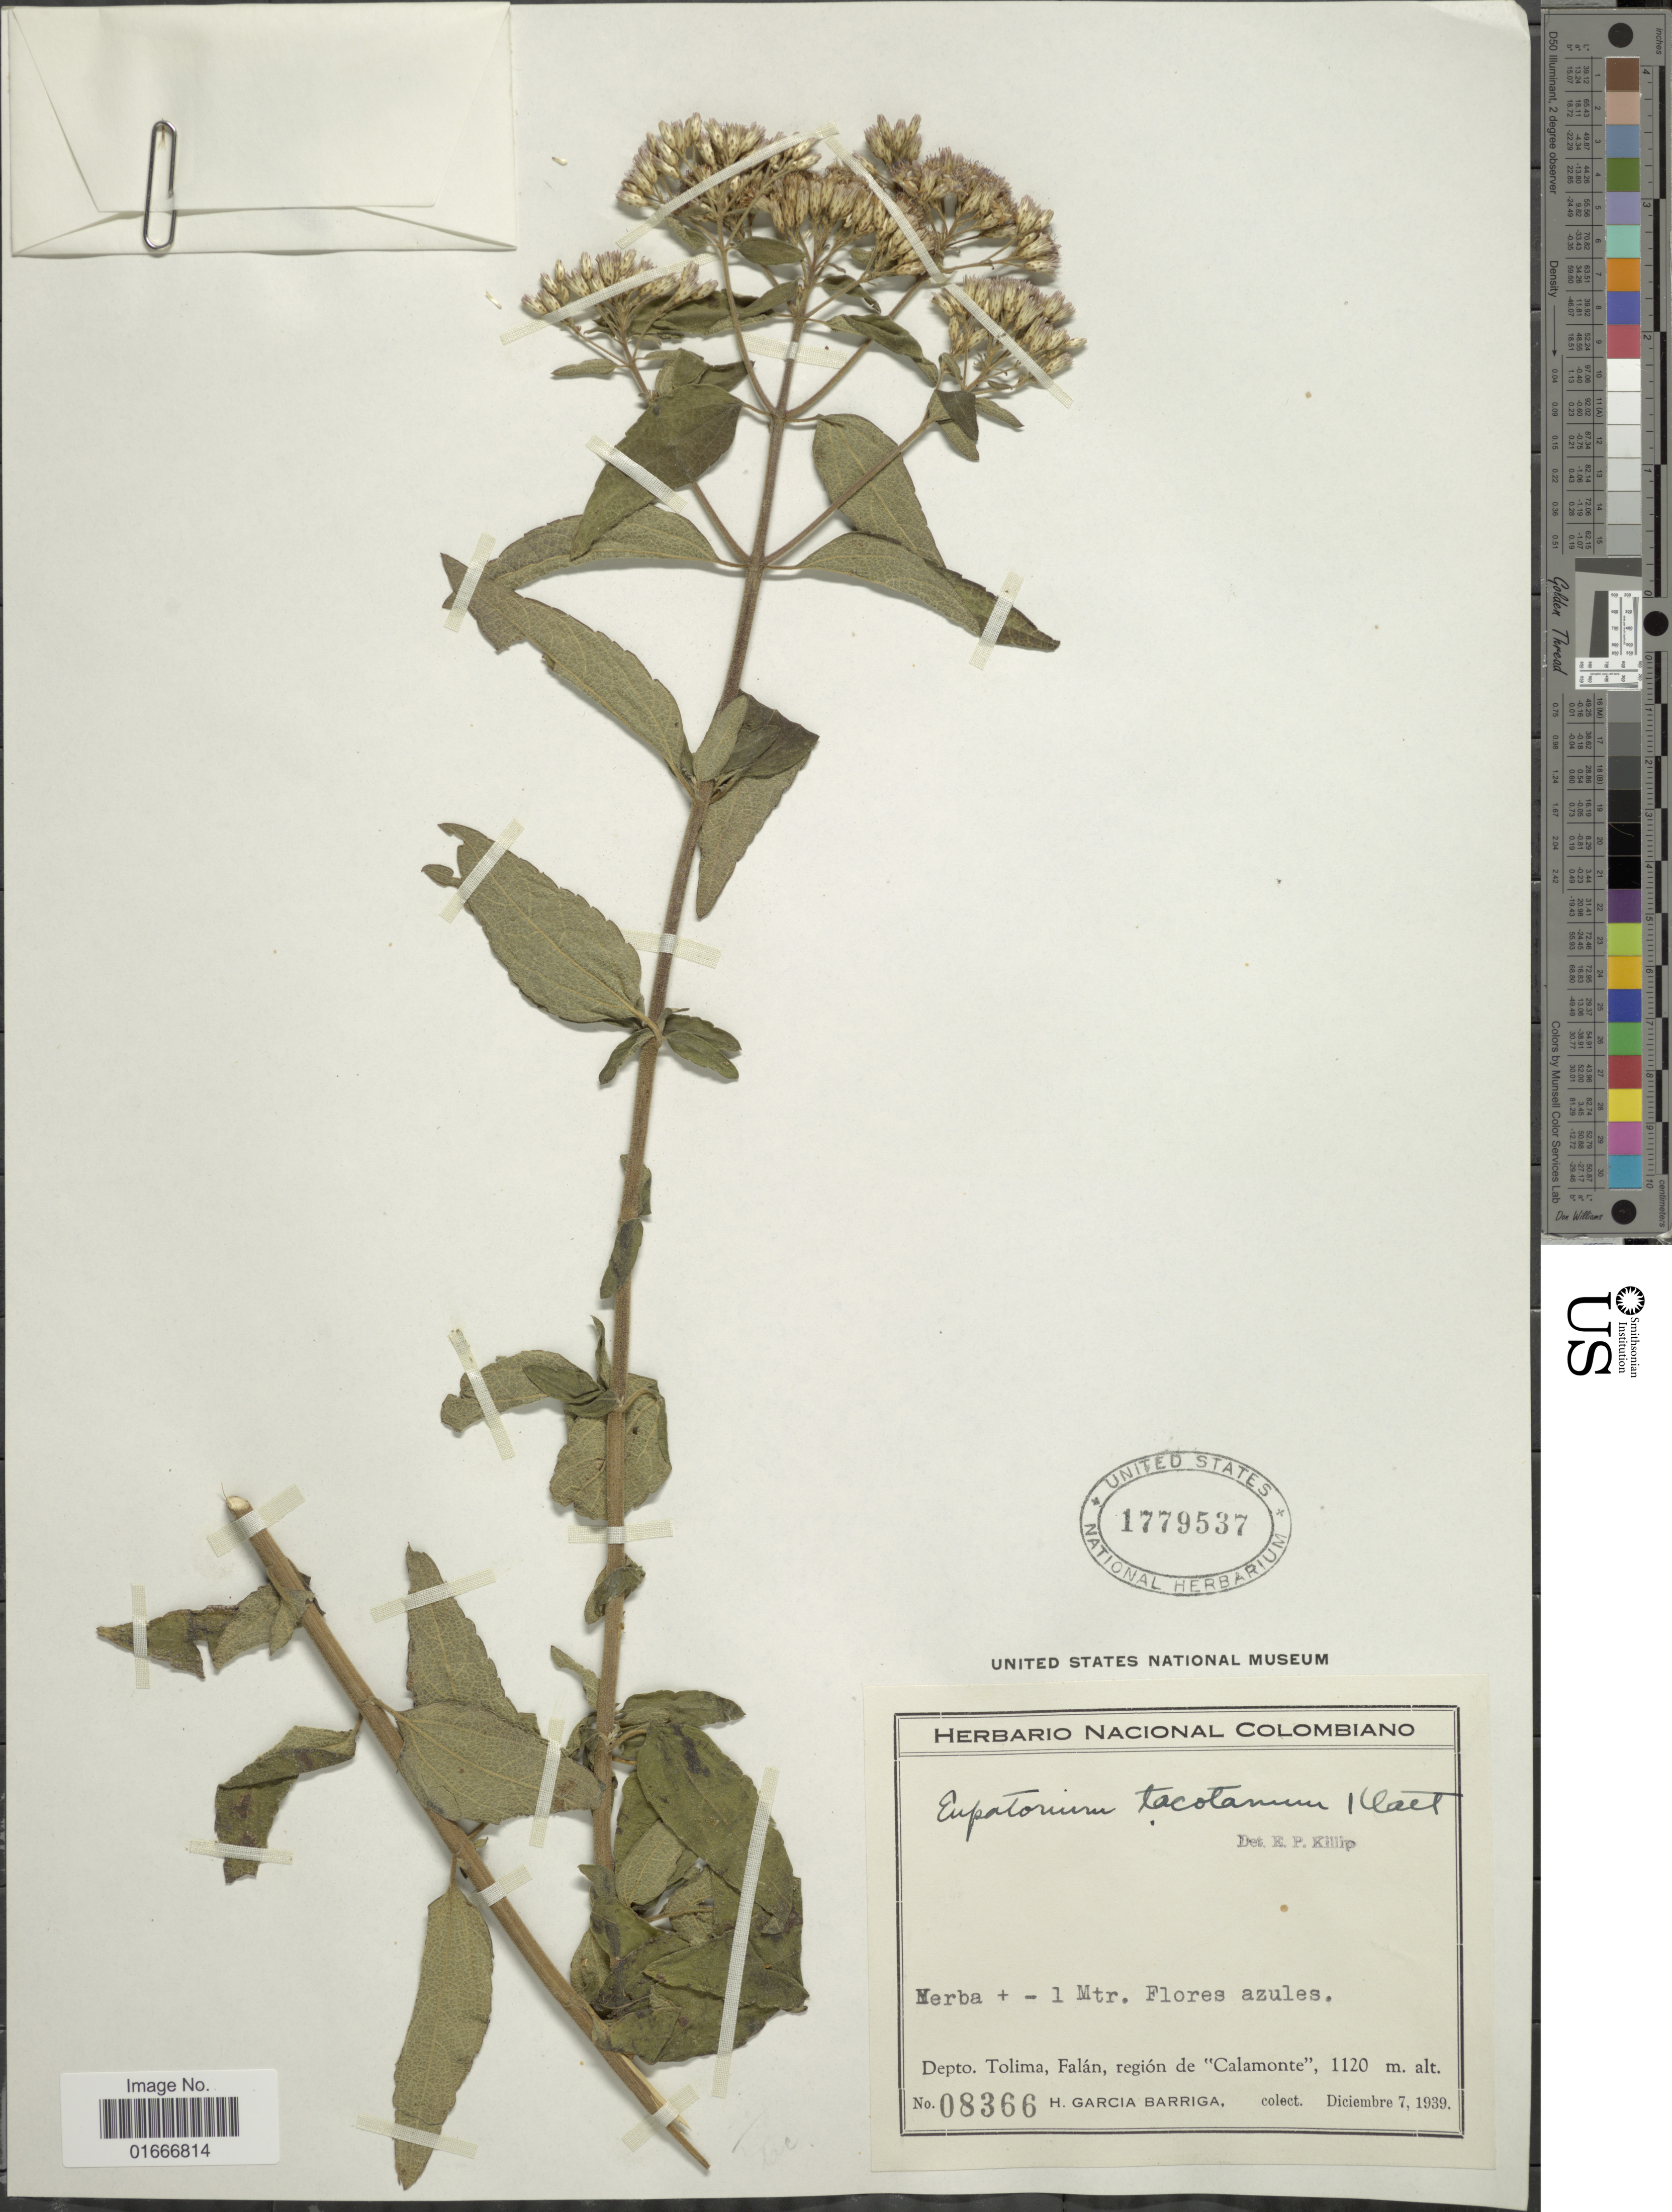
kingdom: Plantae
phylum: Tracheophyta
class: Magnoliopsida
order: Asterales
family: Asteraceae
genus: Chromolaena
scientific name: Chromolaena tacotana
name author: (Klatt) R.M. King & H. Rob.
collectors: H. García Barriga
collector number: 08366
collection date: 1939-12-07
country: Colombia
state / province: Tolima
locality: Colombiano. Depto. Tolima, Fala, region de "Calamonte".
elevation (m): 1120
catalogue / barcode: US 1779537